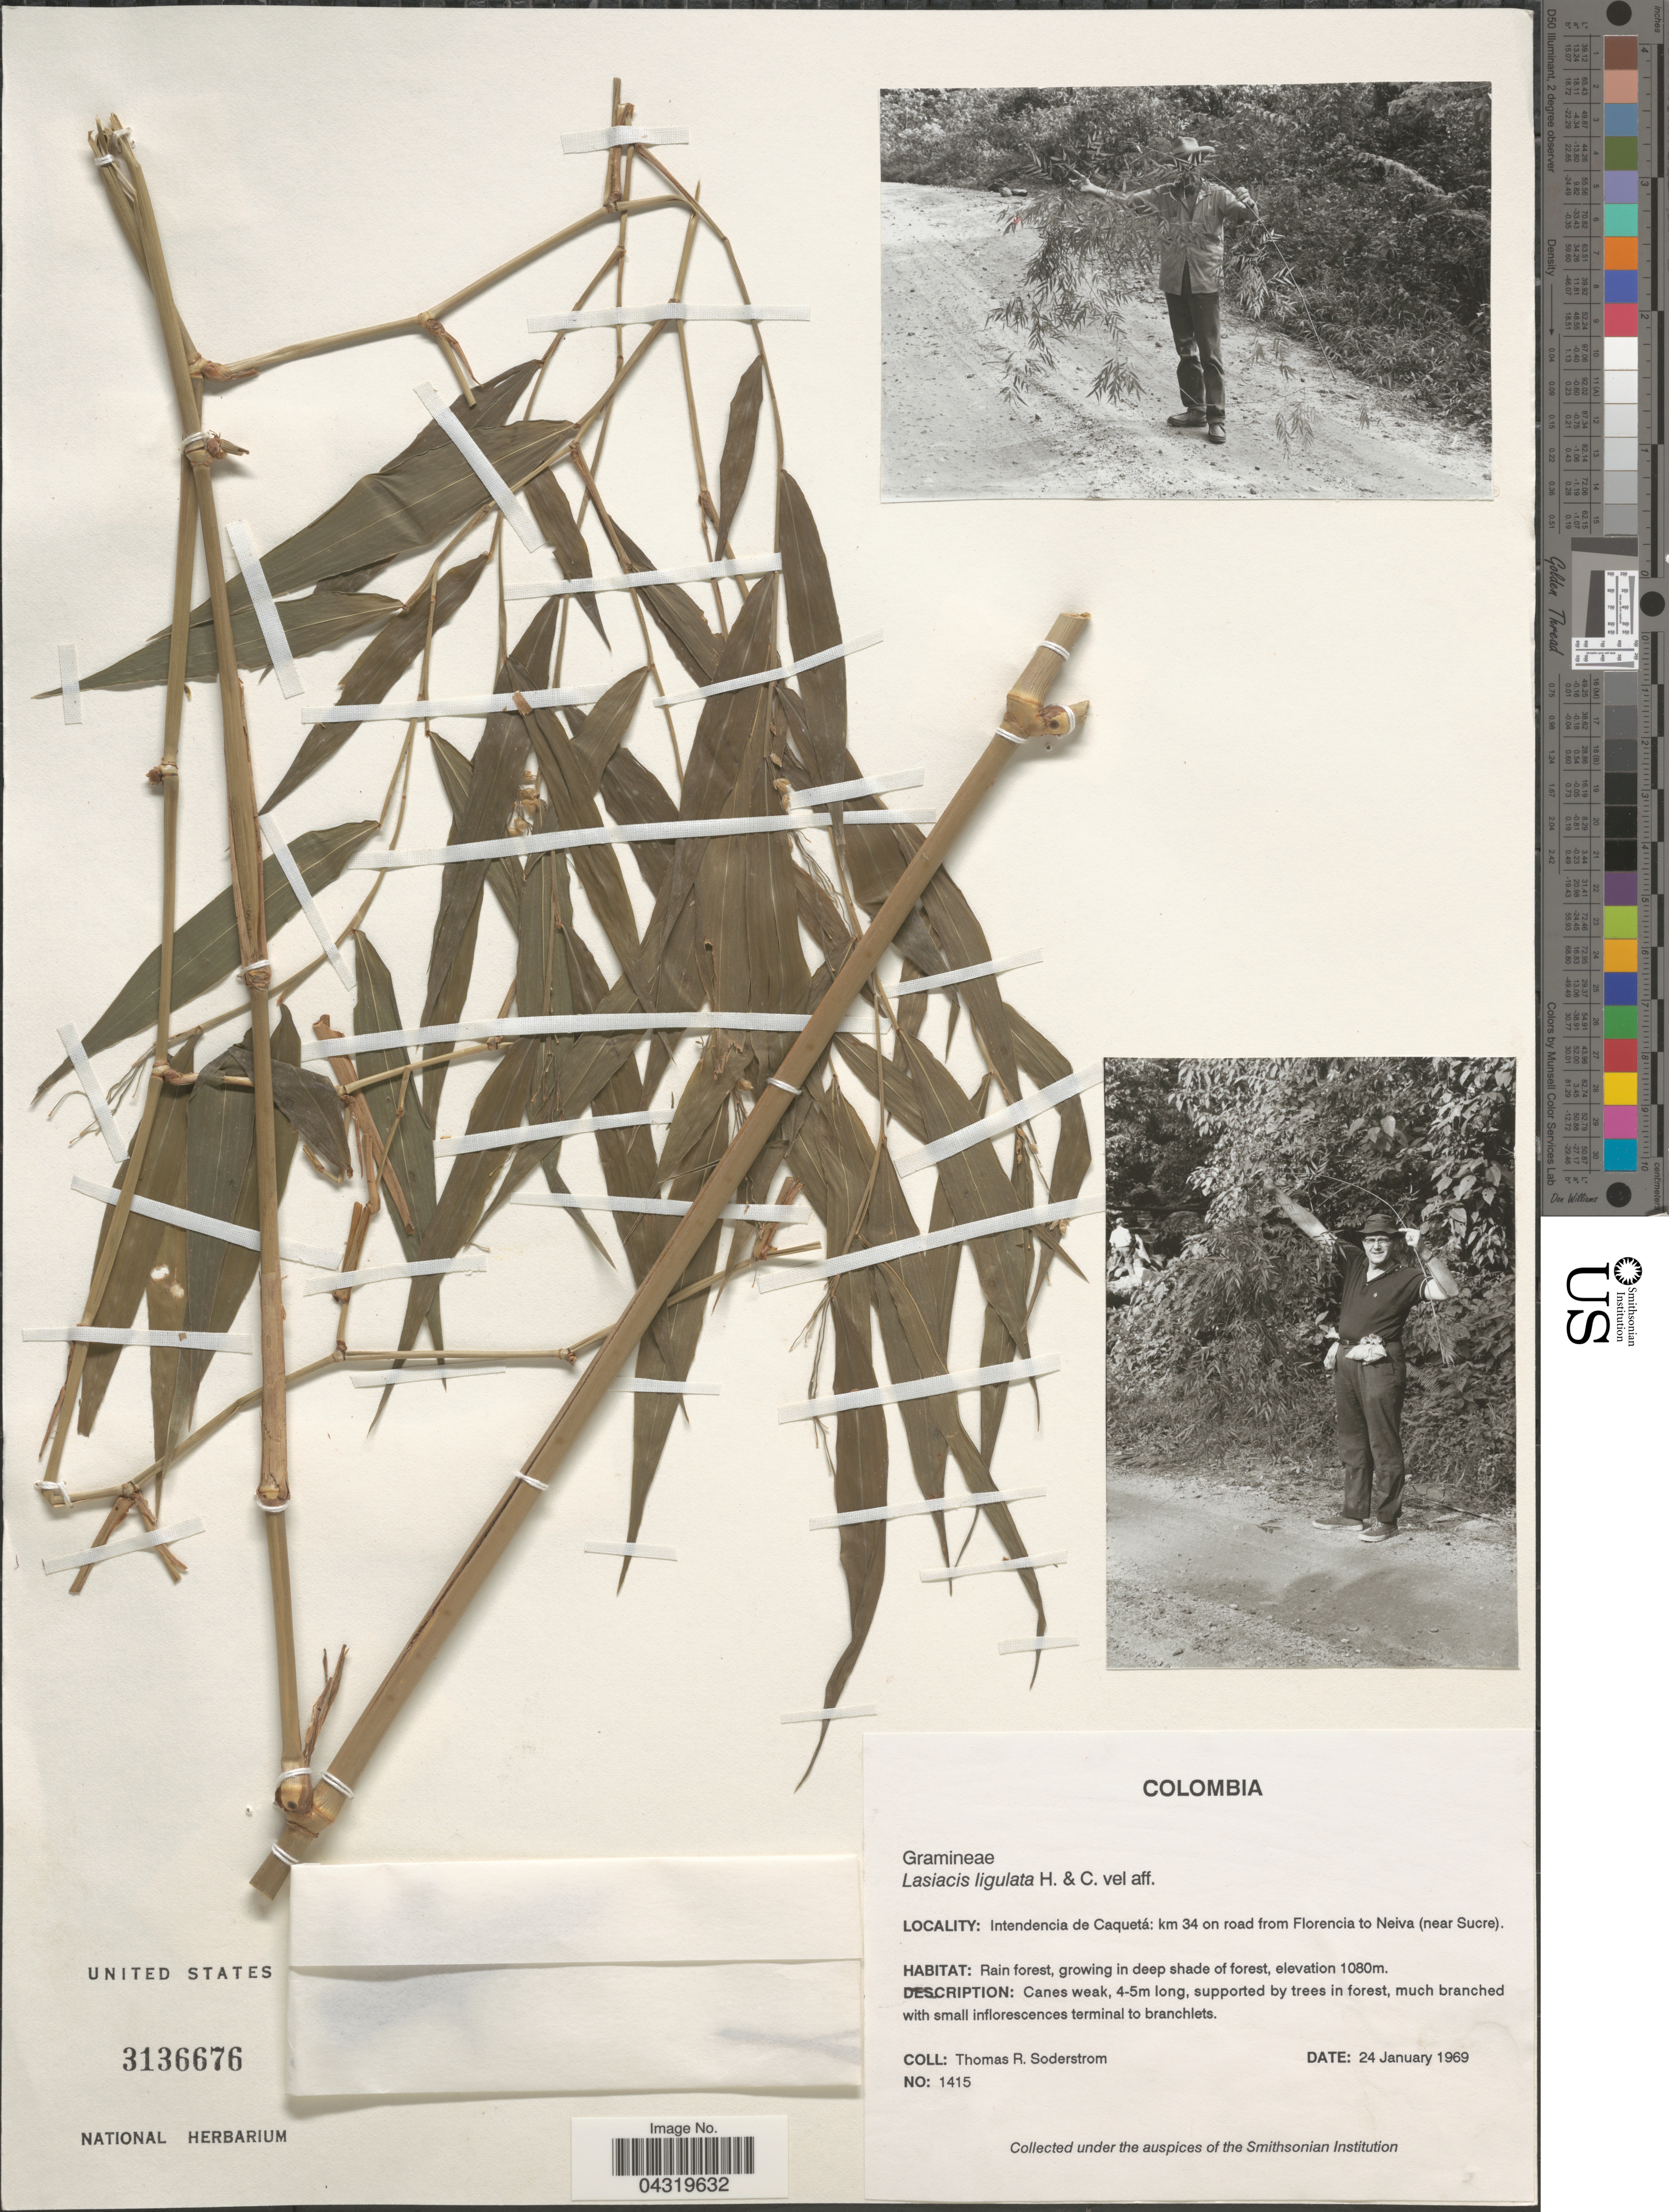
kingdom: Plantae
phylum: Tracheophyta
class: Liliopsida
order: Poales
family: Poaceae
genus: Lasiacis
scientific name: Lasiacis ligulata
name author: Hitchc. & Chase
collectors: T. R. Soderstrom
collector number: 1415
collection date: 1969-01-24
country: Colombia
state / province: Caquetá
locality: Intendencia de Caquetá: km 34 on road from Florencia to Neiva (near Sucre).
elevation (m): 1080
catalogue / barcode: US 3136676